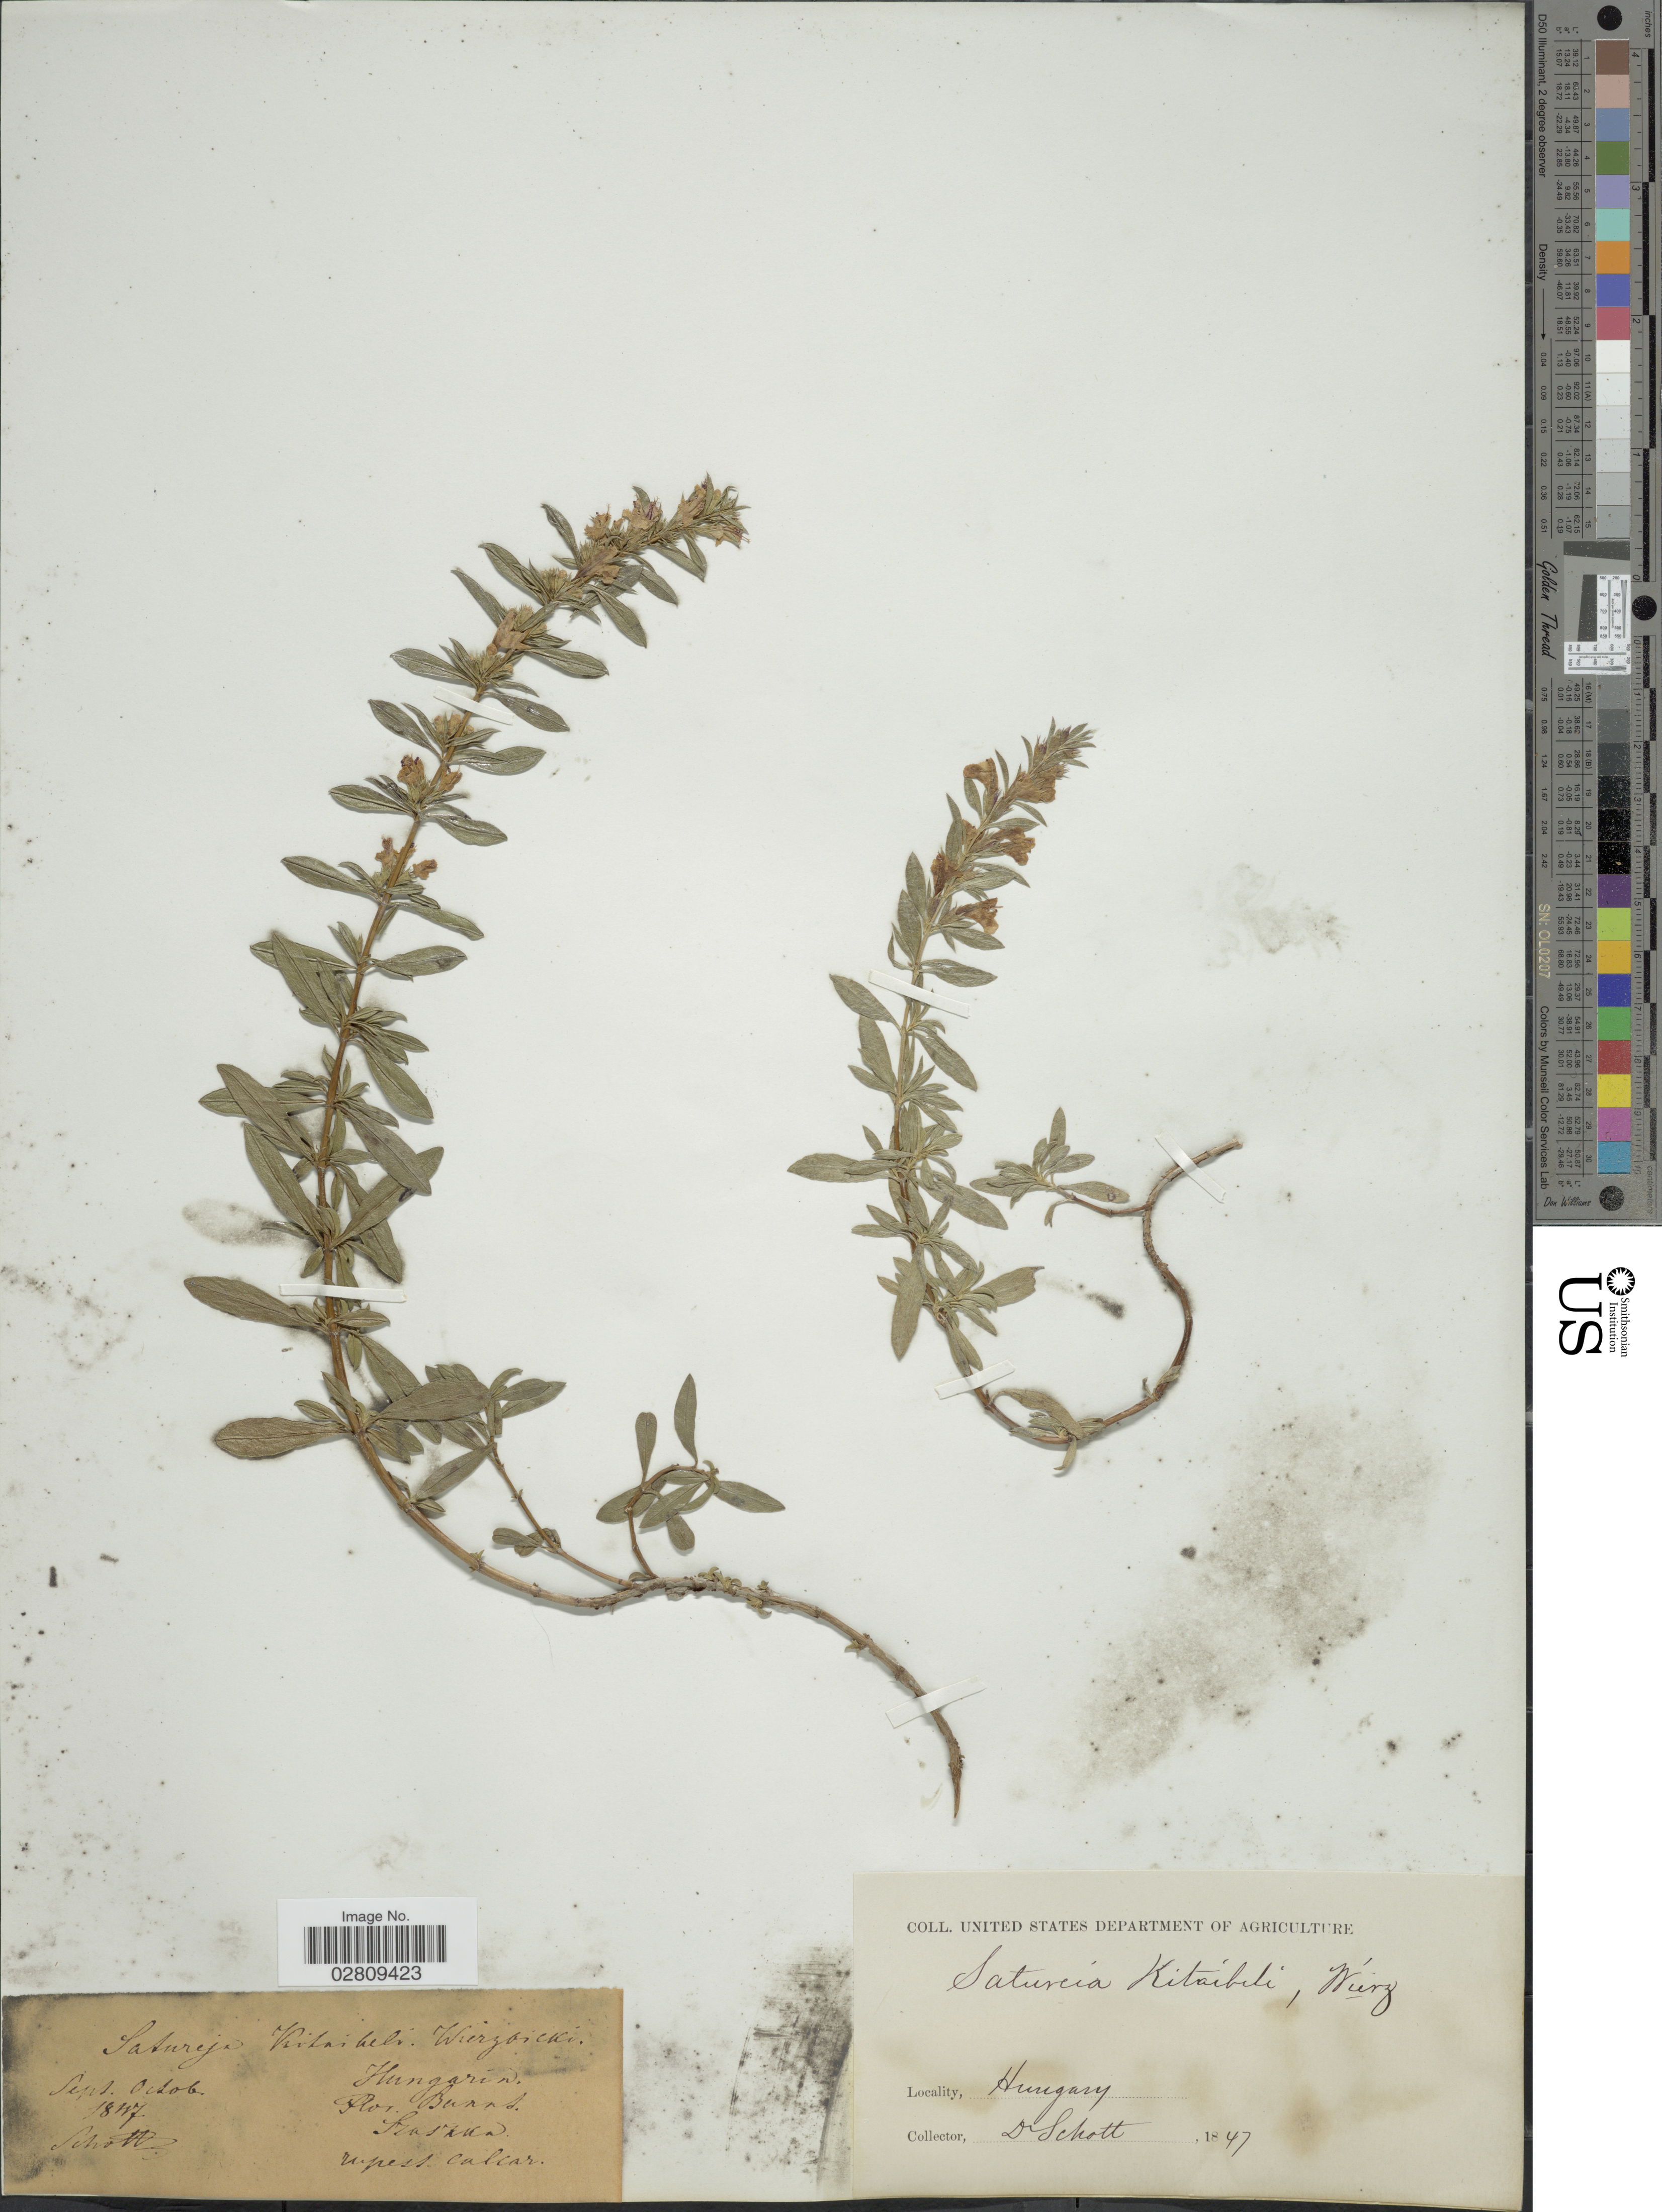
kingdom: Plantae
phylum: Tracheophyta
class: Magnoliopsida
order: Lamiales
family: Lamiaceae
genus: Satureja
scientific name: Satureja kitaibelii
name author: Wierzb. & Heuff.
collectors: Schott, --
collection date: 1847-09/1847-10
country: Romania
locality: Flor. Banat, Szaszka